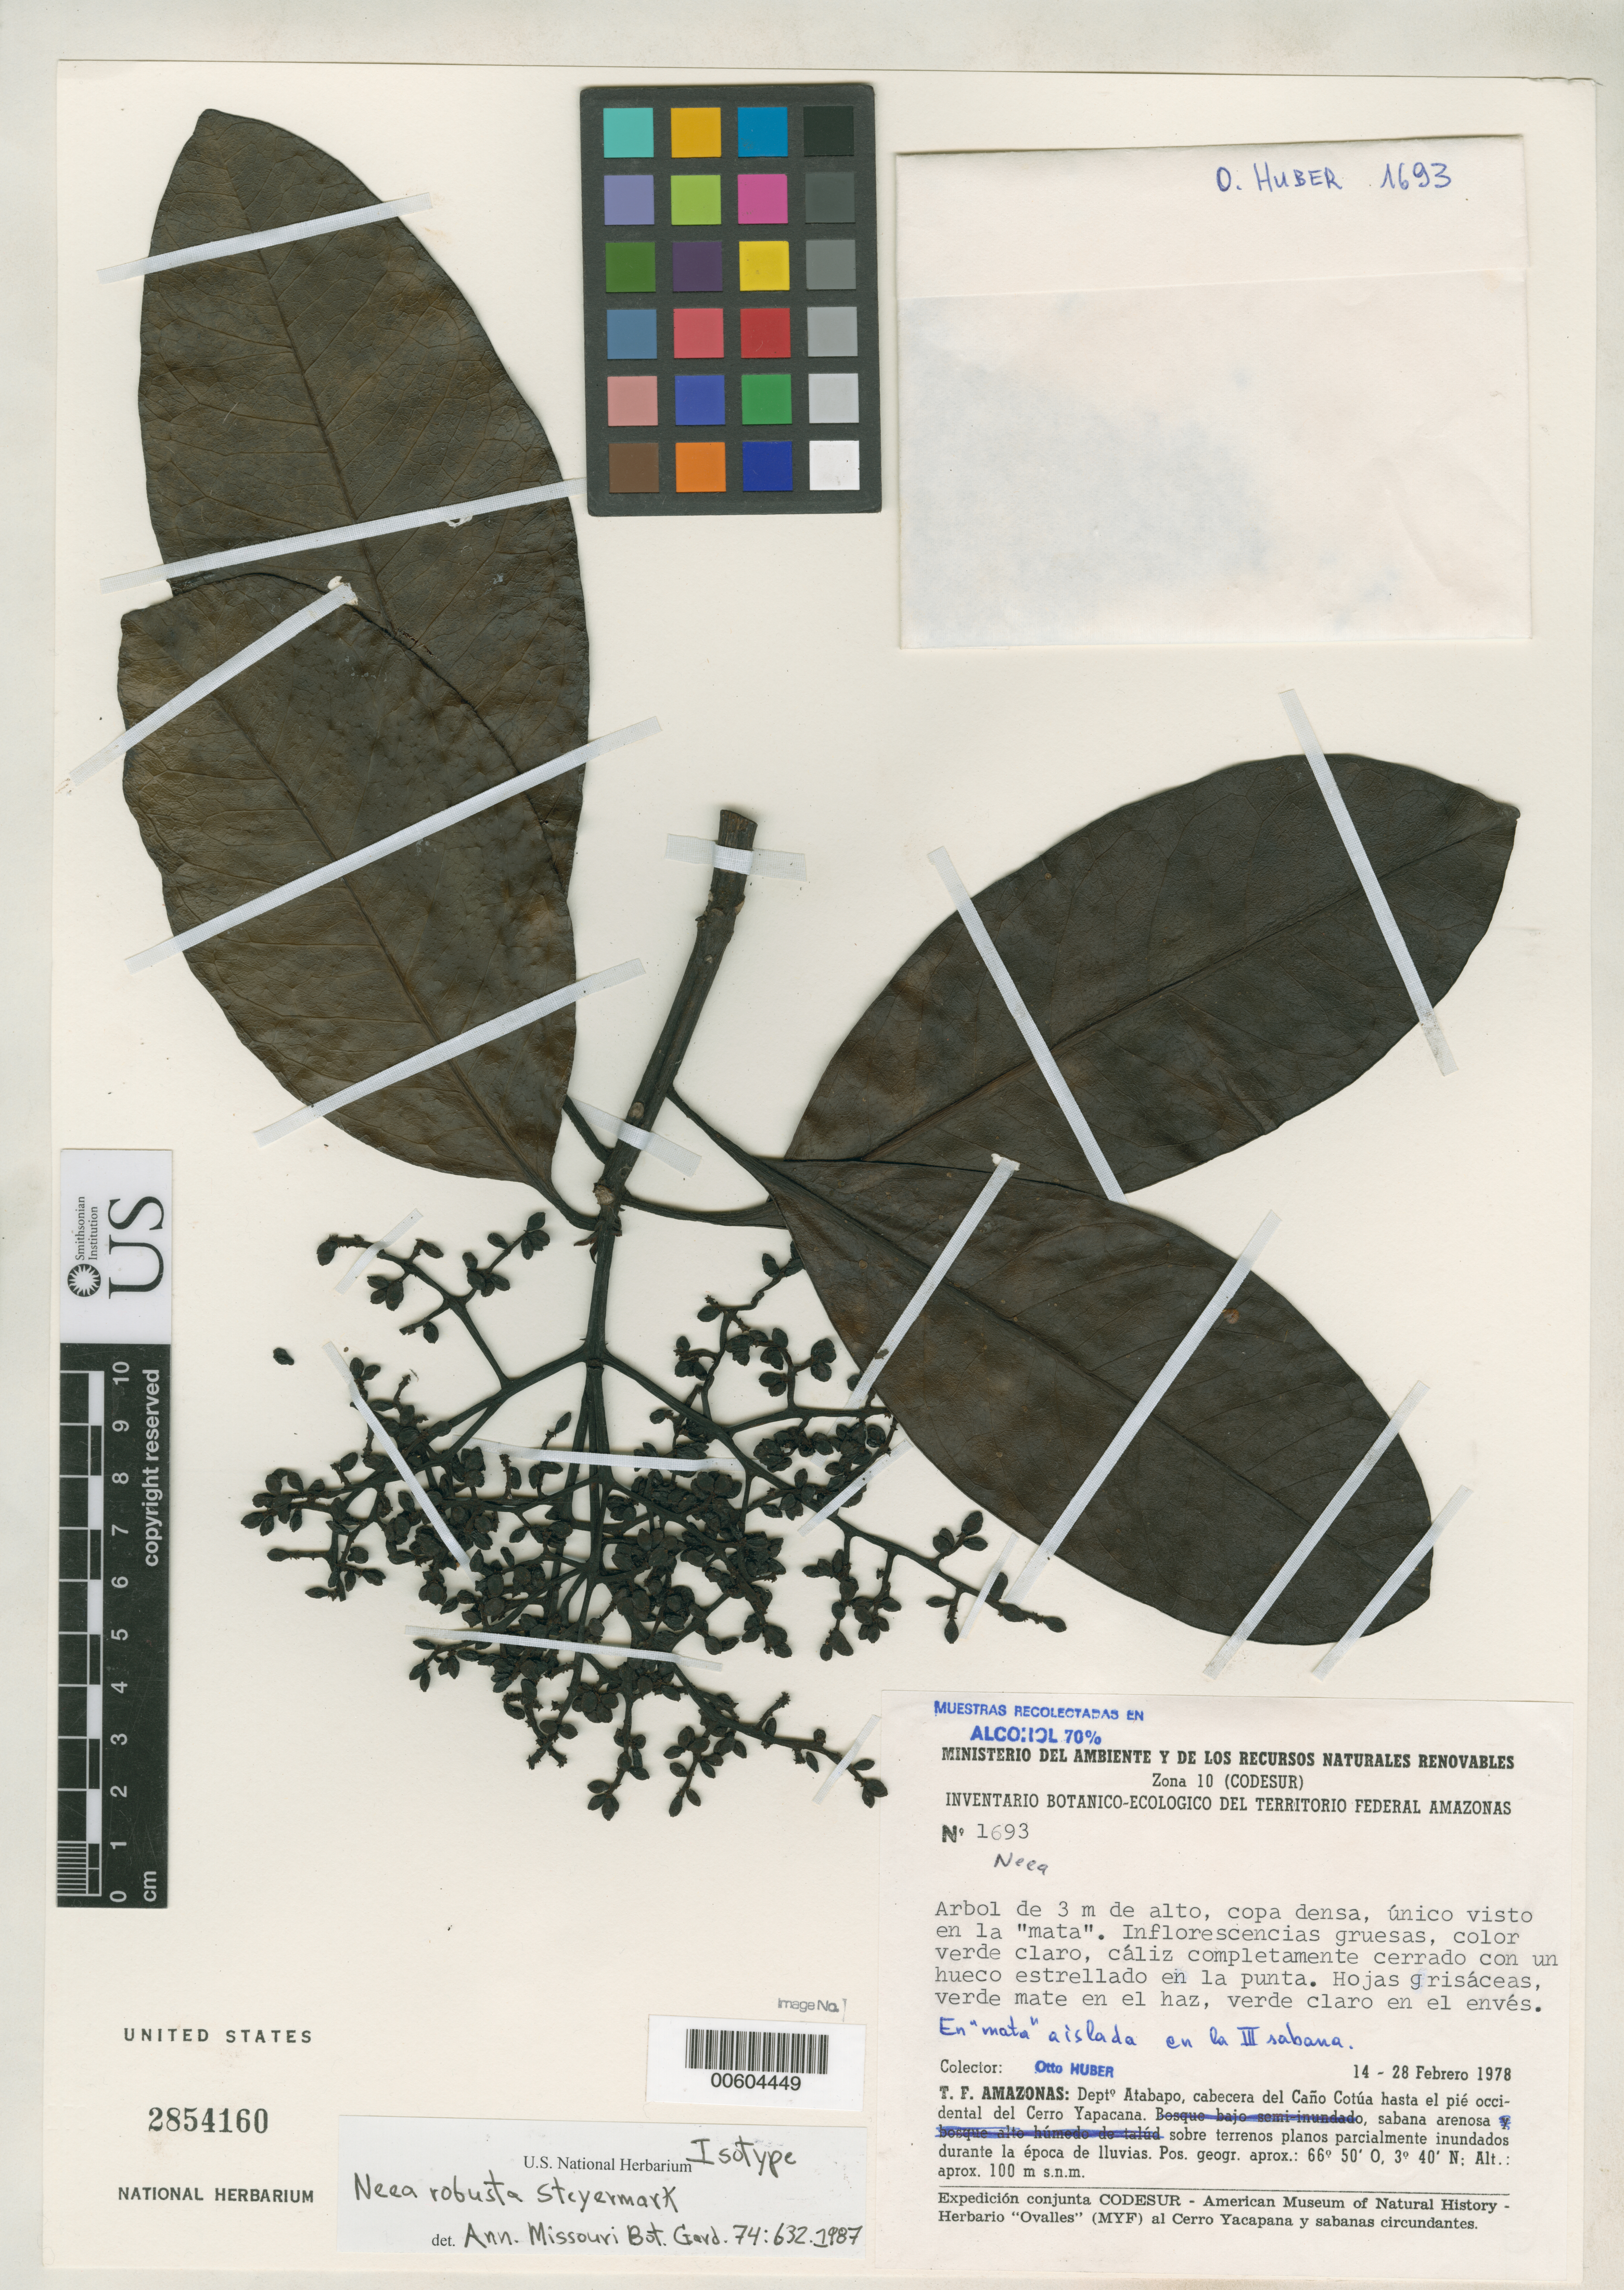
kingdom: Plantae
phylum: Tracheophyta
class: Magnoliopsida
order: Caryophyllales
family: Nyctaginaceae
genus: Neea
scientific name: Neea robusta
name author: Steyerm.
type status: Isotype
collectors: O. Huber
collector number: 1693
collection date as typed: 14 Feb 1978 to 28 Feb 1978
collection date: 1978-02-14/1978-02-28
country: Brazil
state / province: Amazonas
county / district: Atabapo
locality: Cabecera del Canocotua hasta El Pie Occidental del Cerro Yapacana.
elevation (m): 100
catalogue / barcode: US 2854160